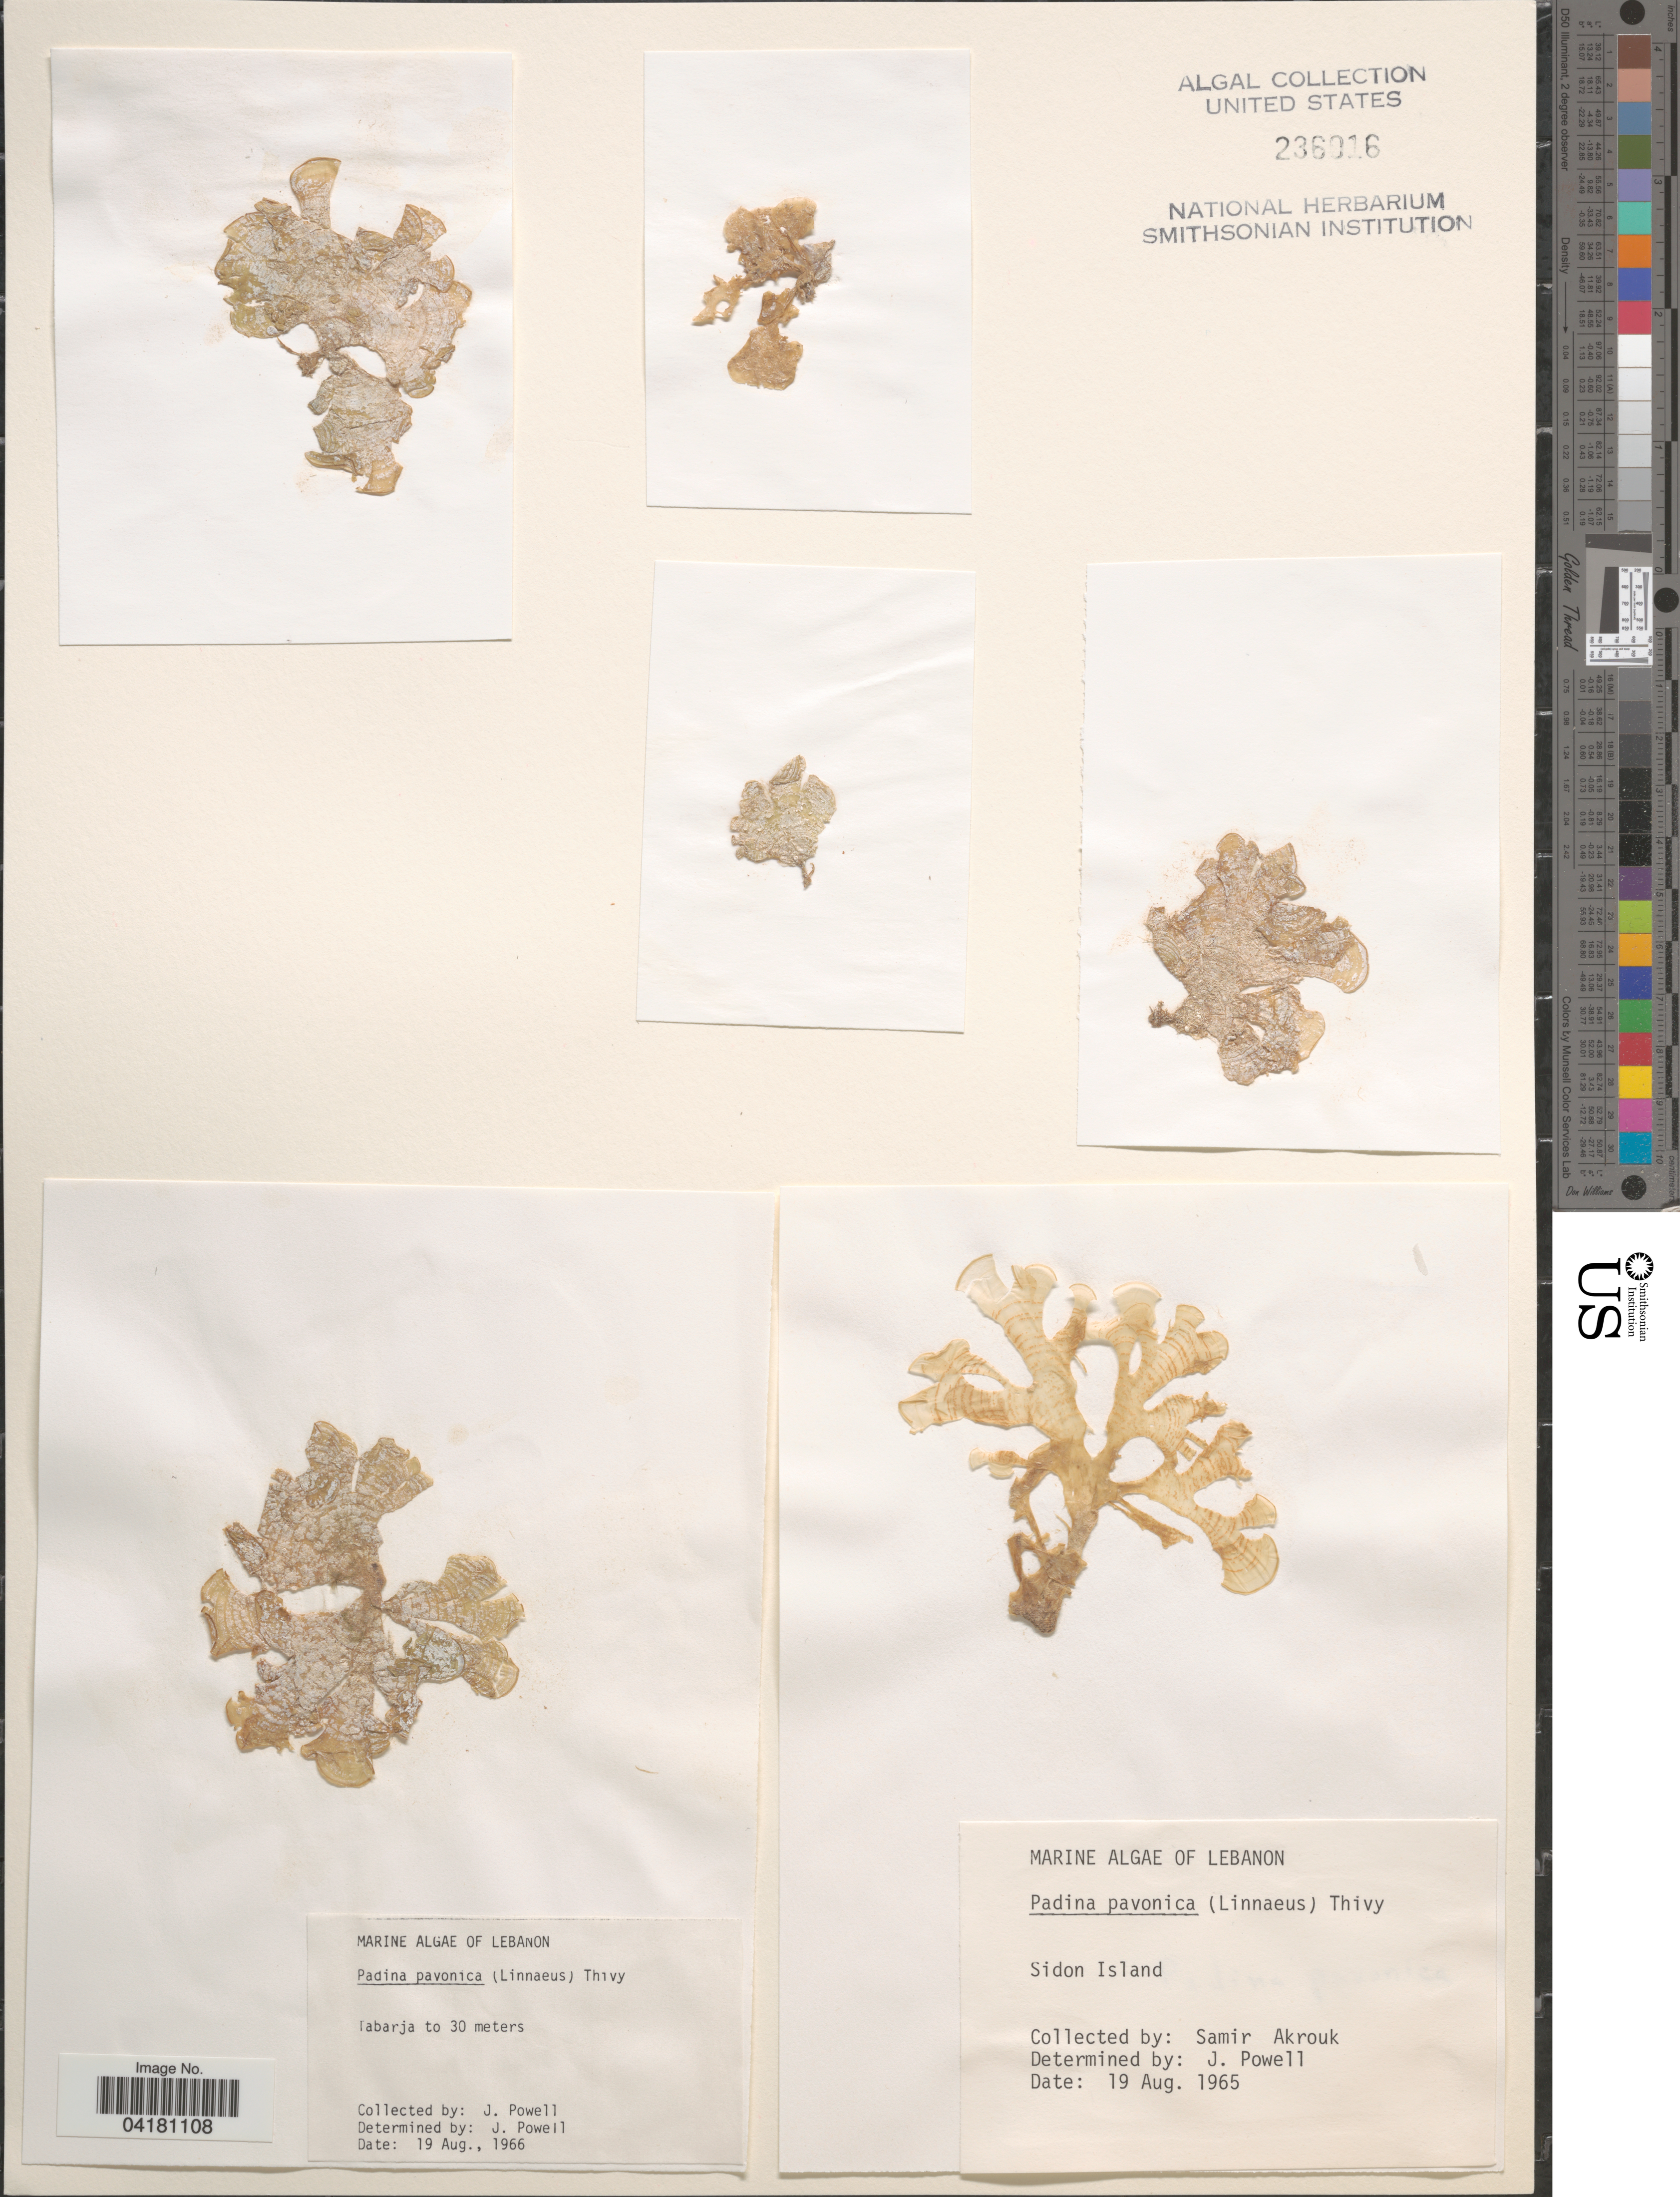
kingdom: Chromista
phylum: Ochrophyta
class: Phaeophyceae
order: Dictyotales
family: Dictyotaceae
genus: Padina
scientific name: Padina pavonica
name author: (L.) Thivy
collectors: J. Powell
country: Lebanon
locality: Tabarja to 30 meters.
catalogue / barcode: US 236016